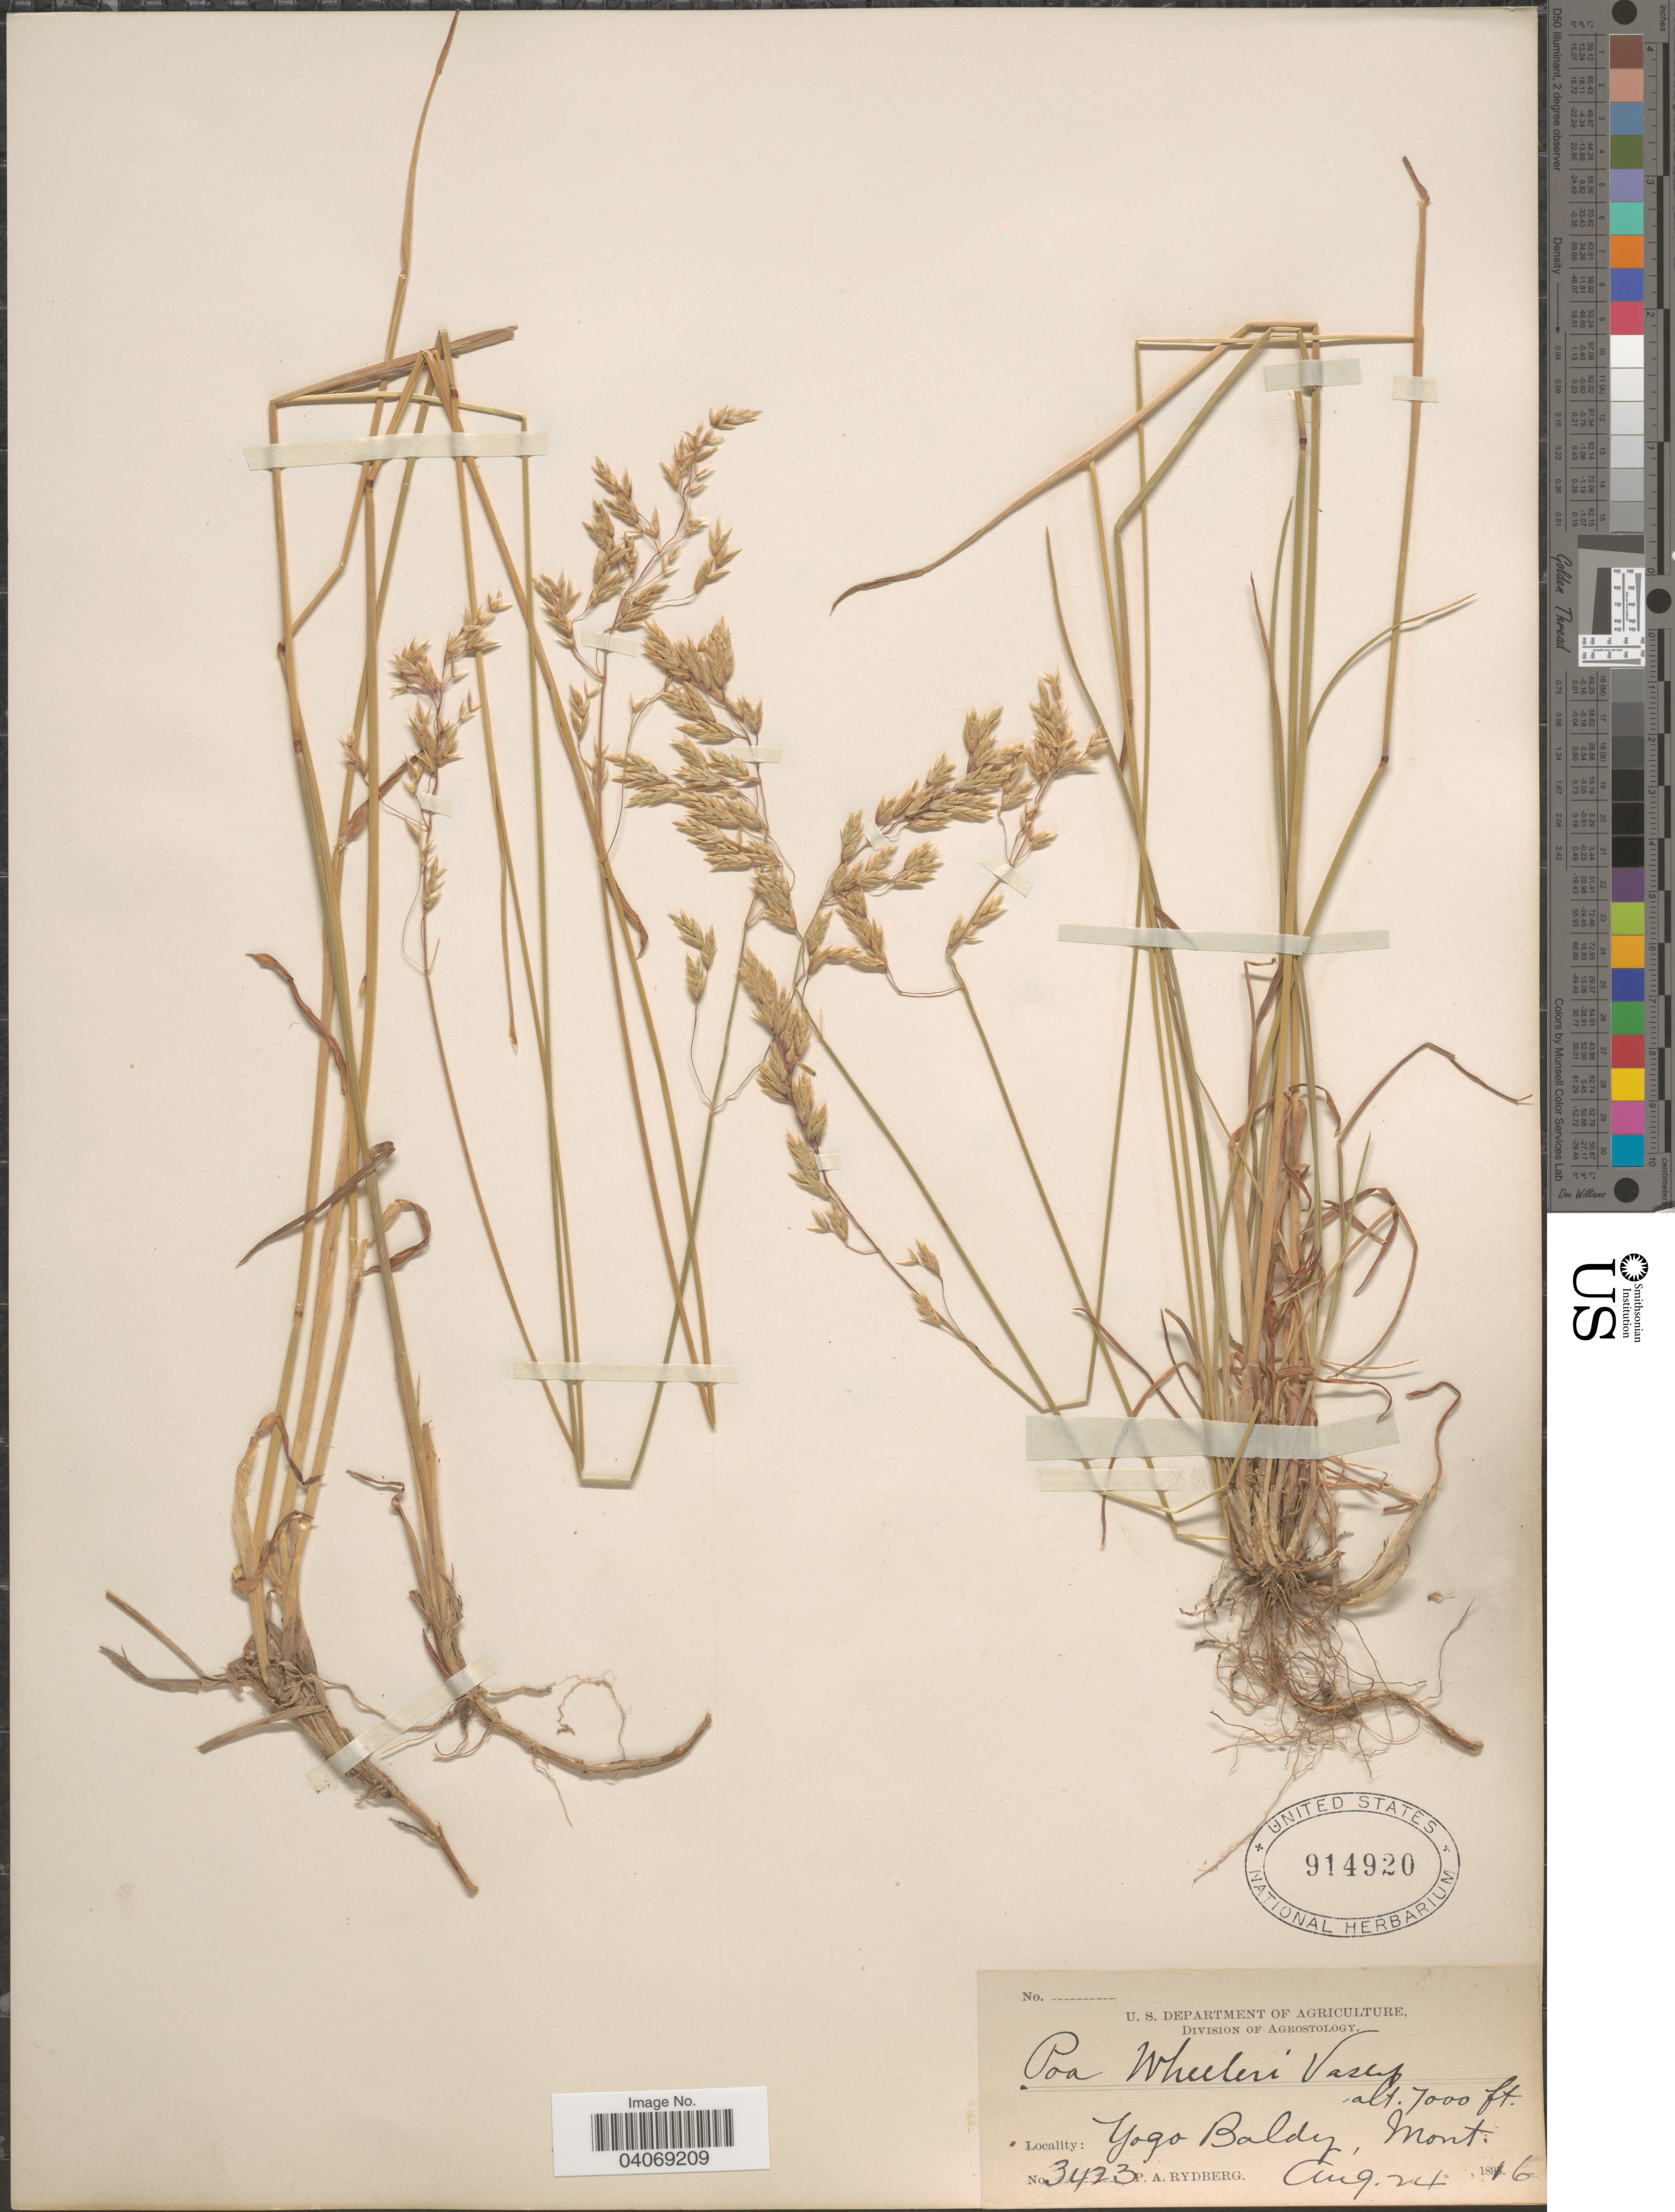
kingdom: Plantae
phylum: Tracheophyta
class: Liliopsida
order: Poales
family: Poaceae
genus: Poa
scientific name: Poa wheeleri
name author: Vasey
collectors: P. A. Rydberg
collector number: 3423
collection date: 1896-08-24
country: United States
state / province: Montana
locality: Yogo Baldy.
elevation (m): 2134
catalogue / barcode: US 914920